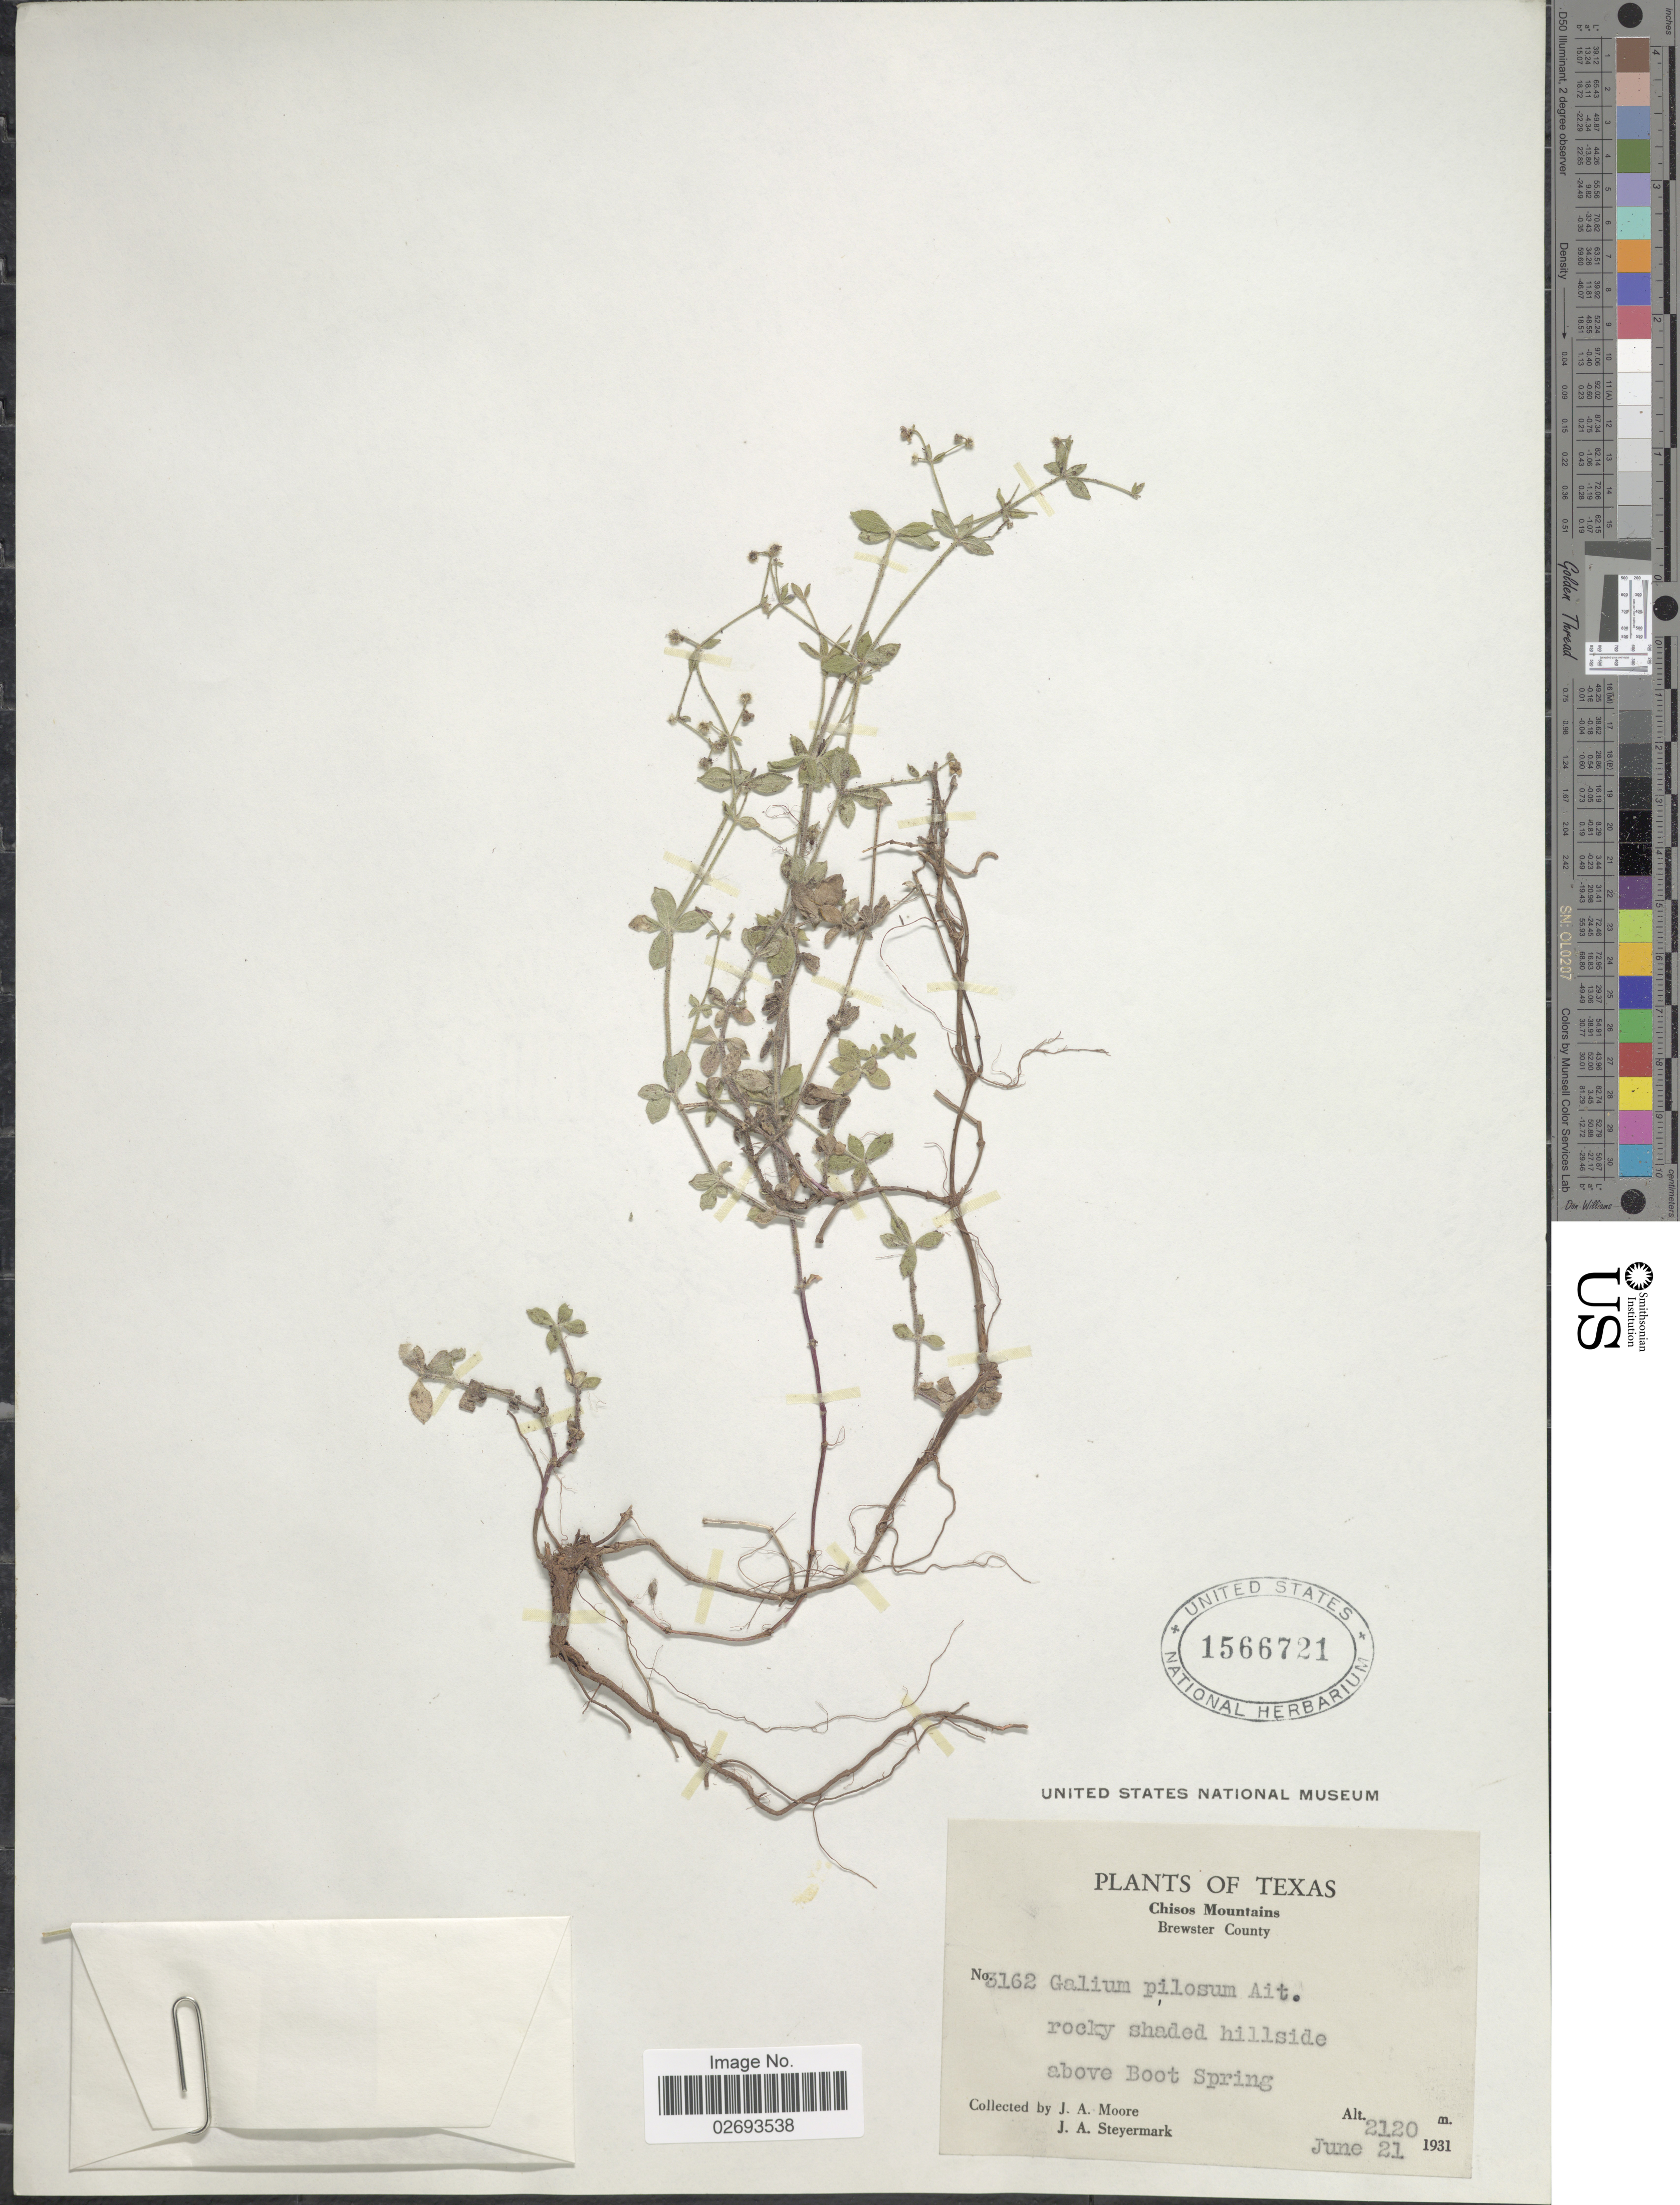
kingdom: Plantae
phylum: Tracheophyta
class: Magnoliopsida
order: Gentianales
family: Rubiaceae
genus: Galium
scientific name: Galium pilosum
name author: Aiton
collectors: J. A. Moore & J. Steyermark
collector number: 3162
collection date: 1931-06-21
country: United States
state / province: Texas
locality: Chisos Mountains, Brewster County, rocky shaded hillside above Boot Spring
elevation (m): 2120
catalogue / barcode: US 1566721